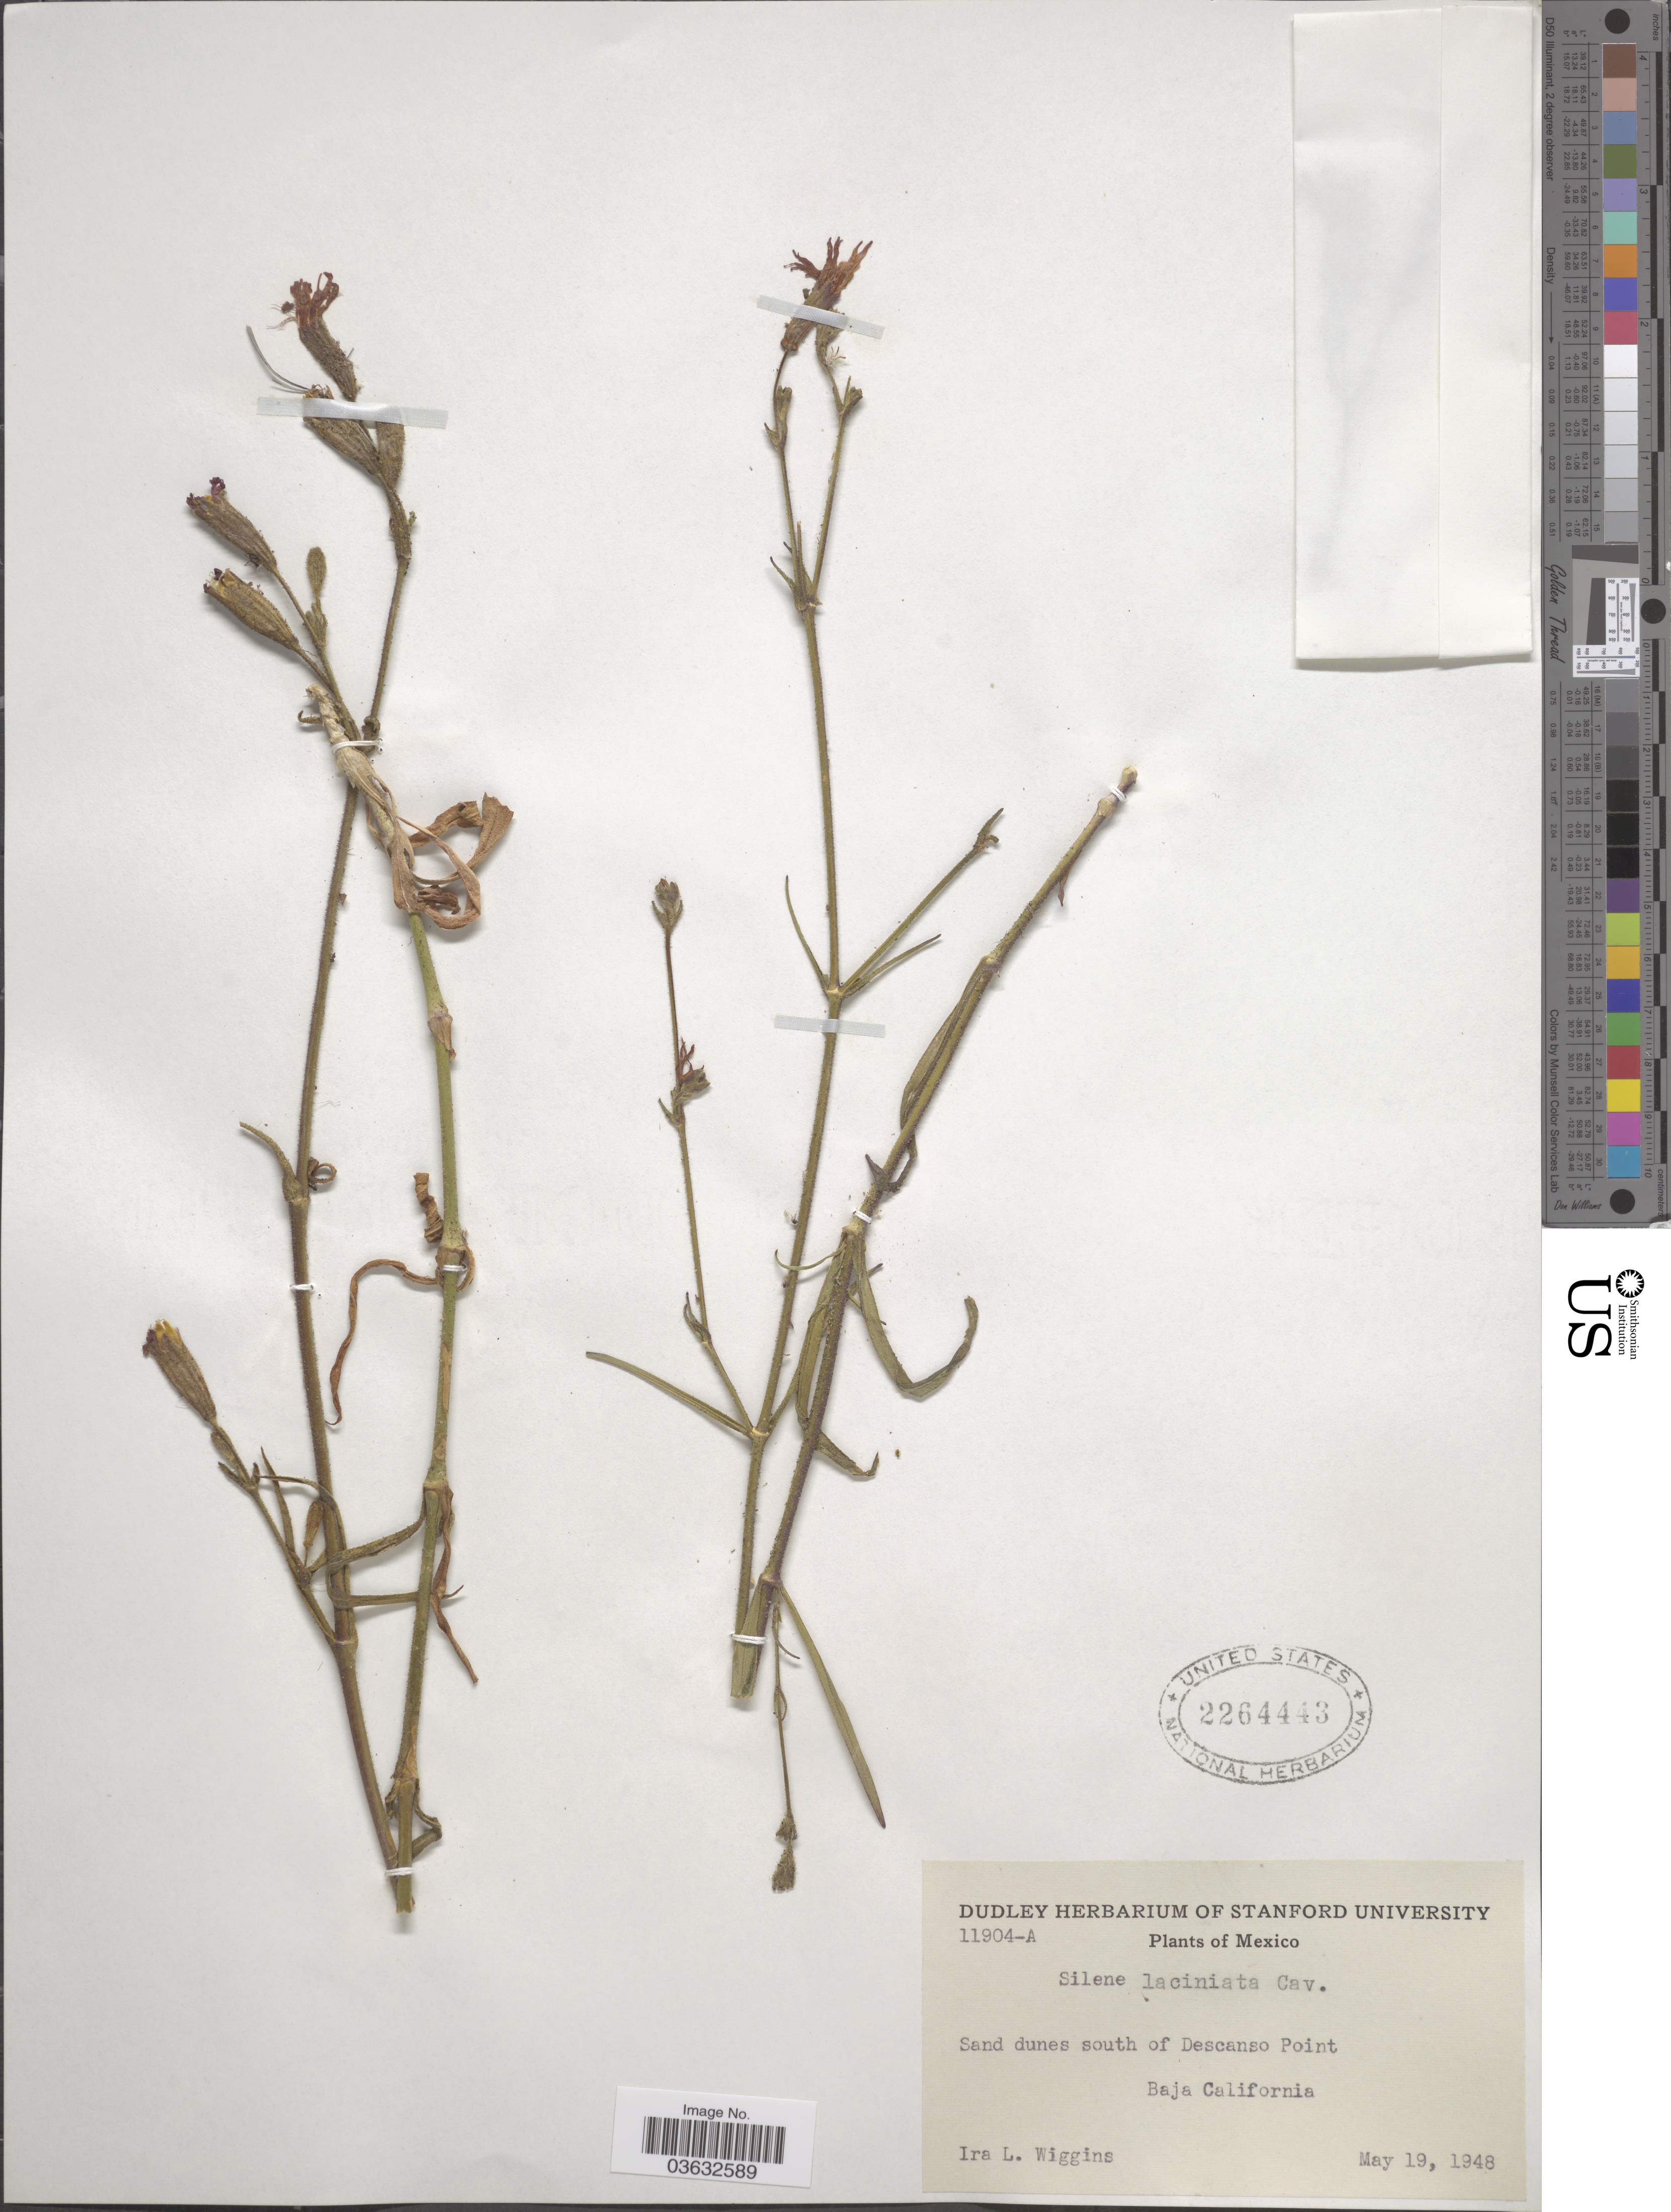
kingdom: Plantae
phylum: Tracheophyta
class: Magnoliopsida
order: Caryophyllales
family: Caryophyllaceae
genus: Silene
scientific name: Silene laciniata subsp. laciniata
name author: Cav.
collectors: I. L. Wiggins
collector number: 11904-A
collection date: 1948-05-19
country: Mexico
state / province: Baja California Norte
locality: Sand dunes south of Descanso Point.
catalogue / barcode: US 2264443